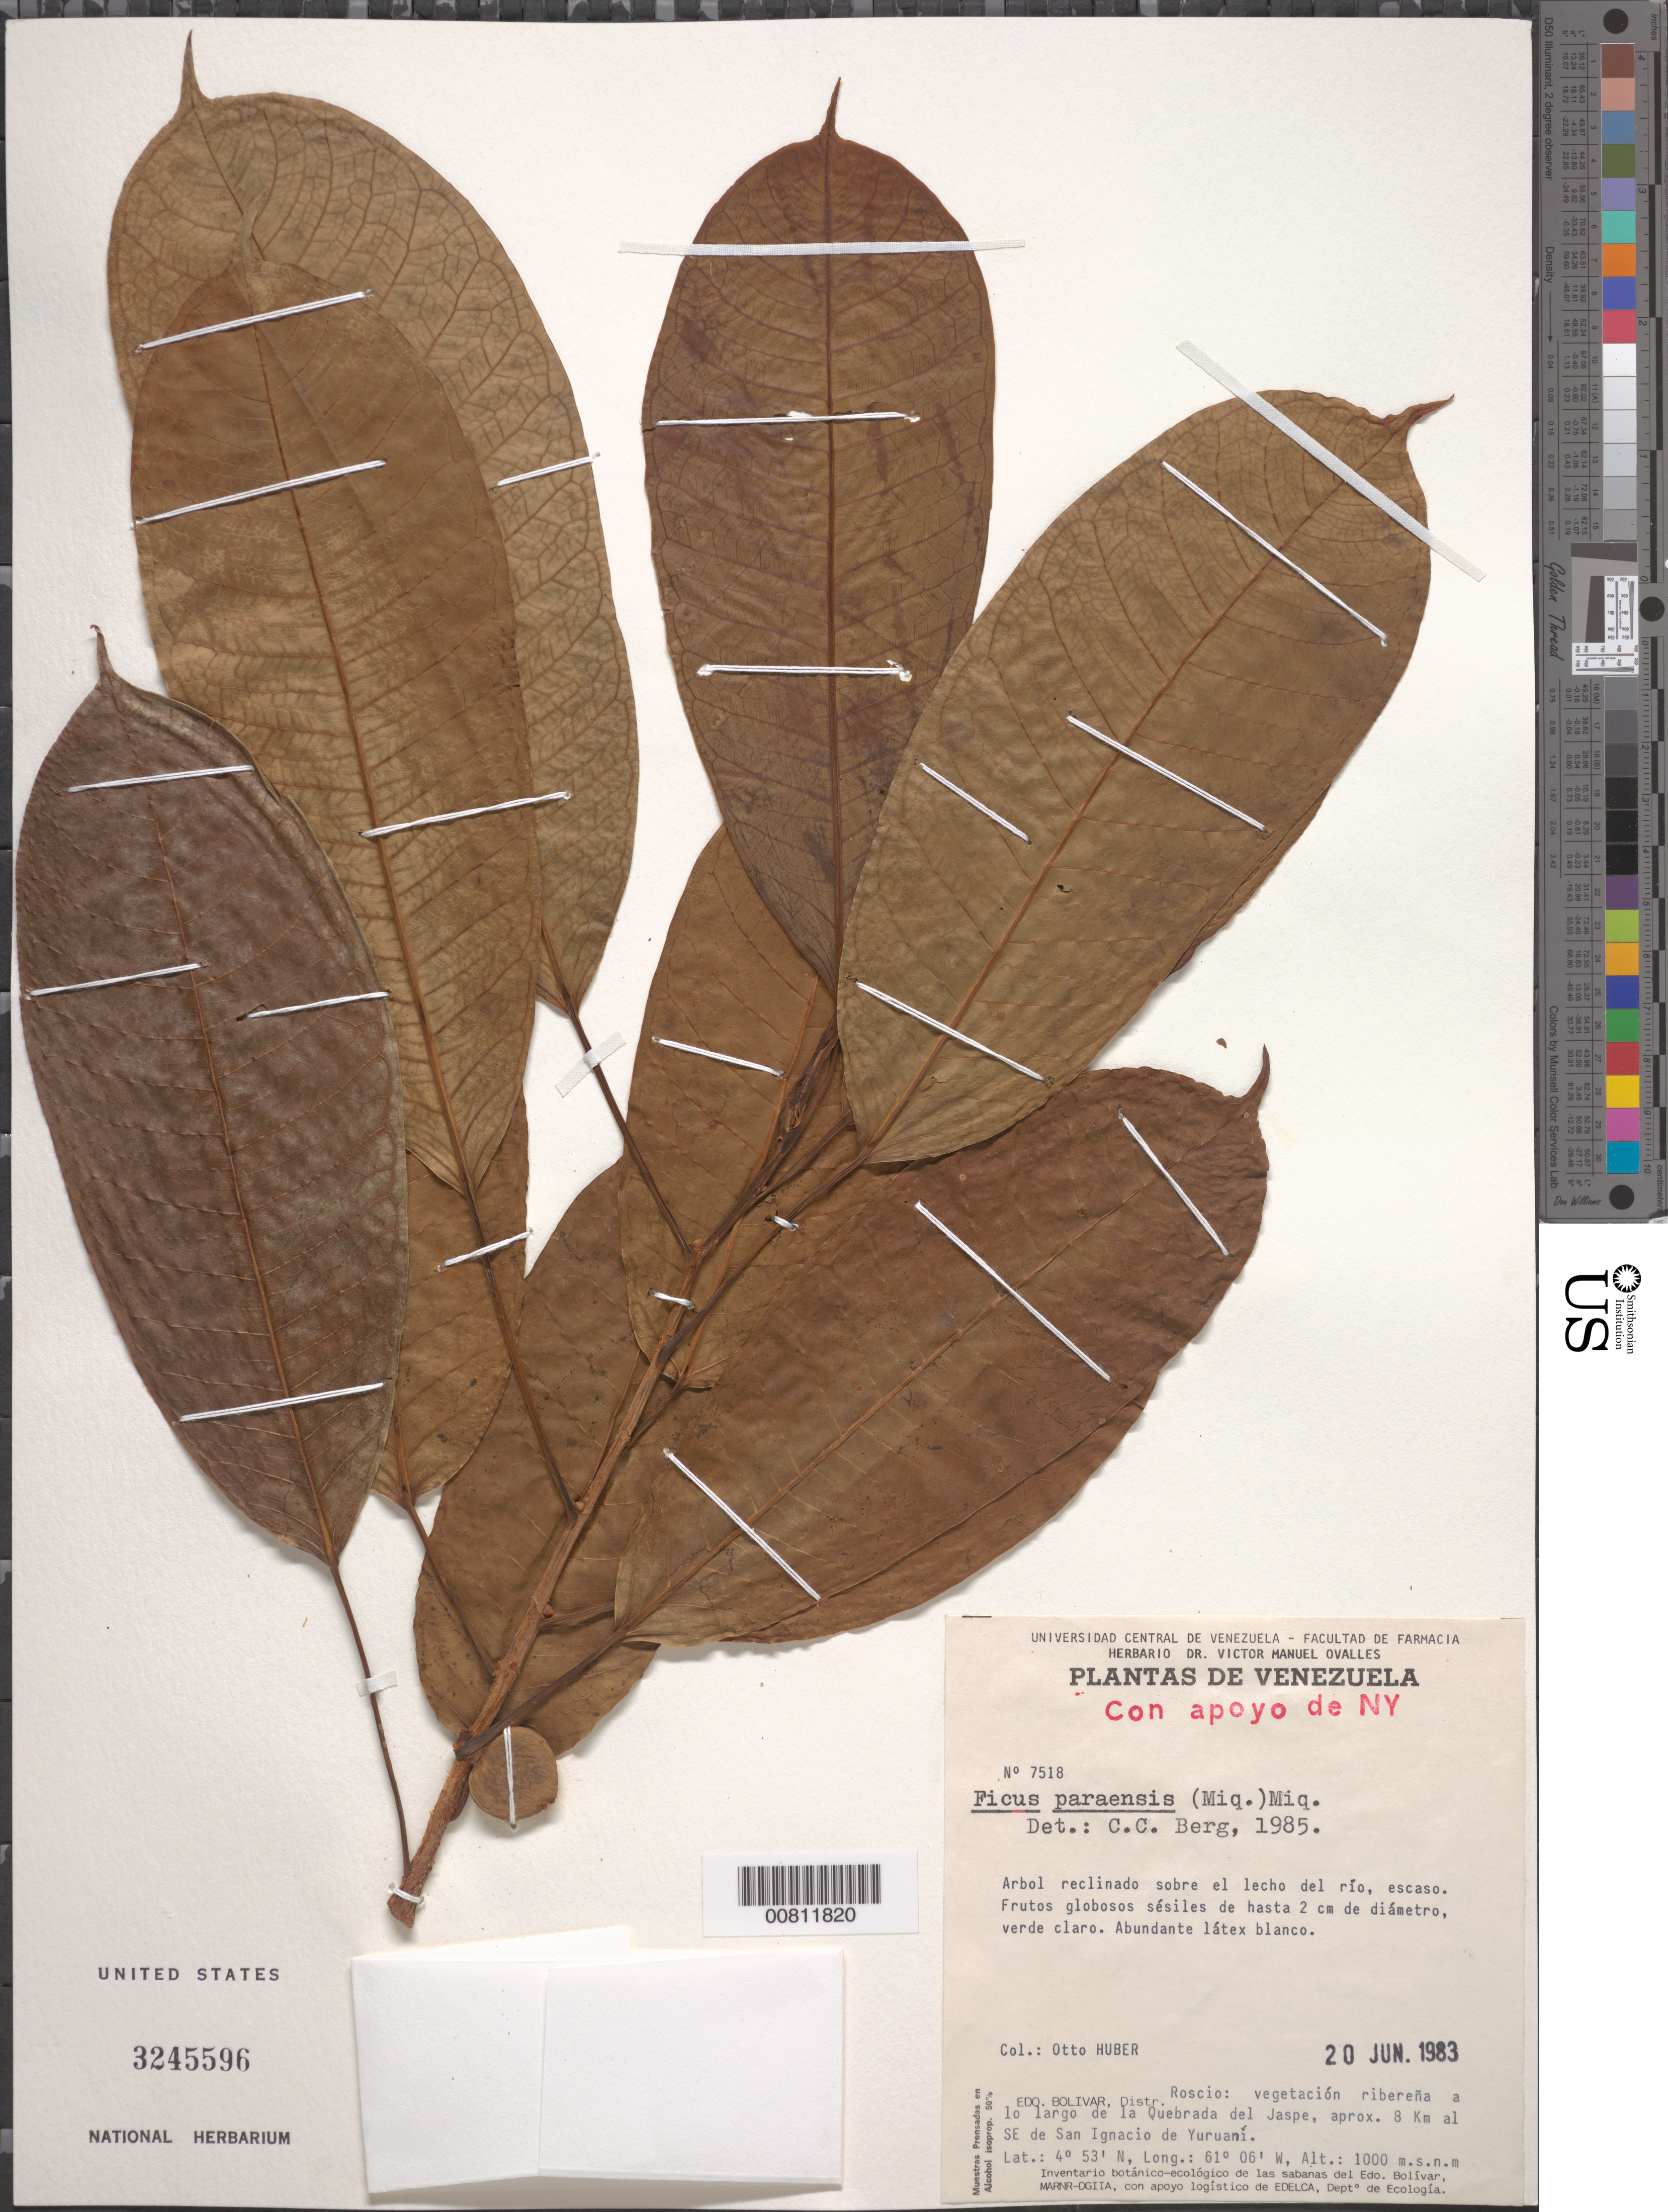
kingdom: Plantae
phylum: Tracheophyta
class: Magnoliopsida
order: Rosales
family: Moraceae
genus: Ficus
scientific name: Ficus paraensis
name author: (Miq.) Miq.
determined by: Berg, C. C.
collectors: O. Huber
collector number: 7518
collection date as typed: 20-Jun-83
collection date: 1983-06-20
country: Venezuela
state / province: Bolívar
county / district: Roscio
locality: Quebrada del Jaspe, aprox. 8 km al SE de San Ignacio de Yuruani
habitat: Vegetación ribereña a lo largo de la quebrada, sobre el lecho del río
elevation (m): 1000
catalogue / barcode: US 3245596